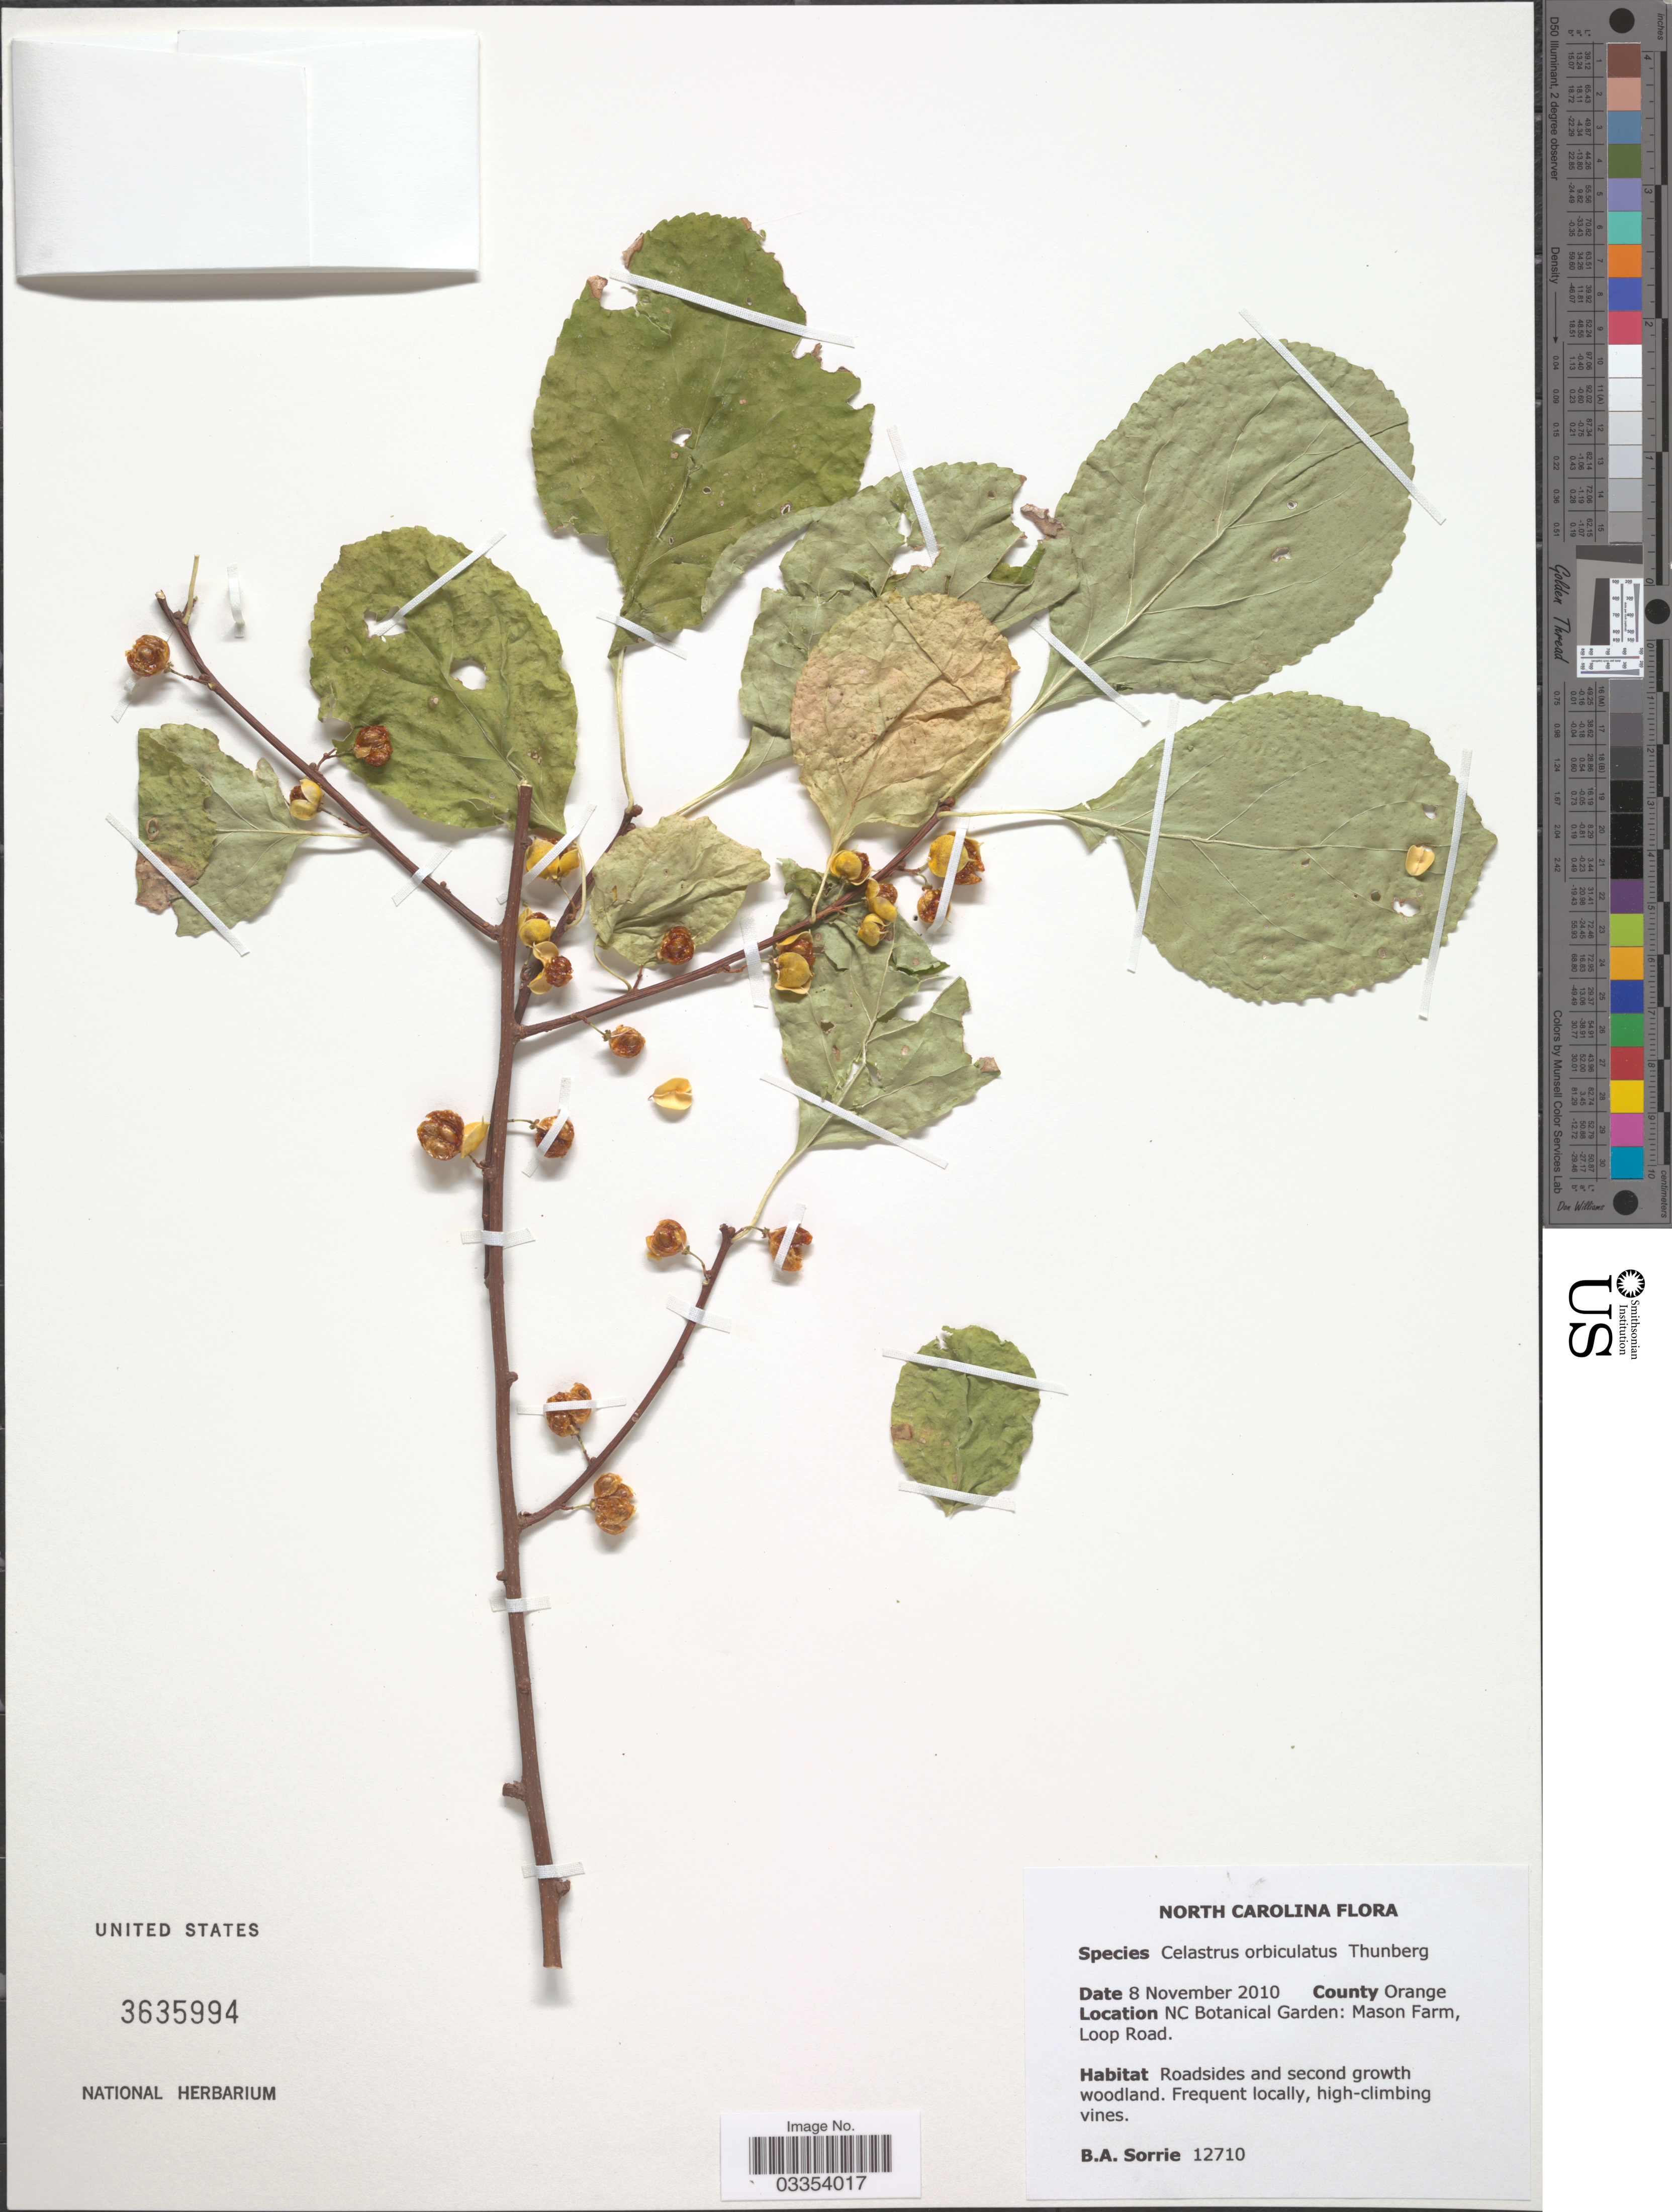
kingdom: Plantae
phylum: Tracheophyta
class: Magnoliopsida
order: Celastrales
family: Celastraceae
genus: Celastrus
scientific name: Celastrus orbiculatus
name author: Thunb.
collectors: B. Sorrie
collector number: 12710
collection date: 2010-11-08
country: United States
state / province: North Carolina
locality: County Orange. NC Botanical Garden: Mason Farm, Loop Road.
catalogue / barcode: US 3635994